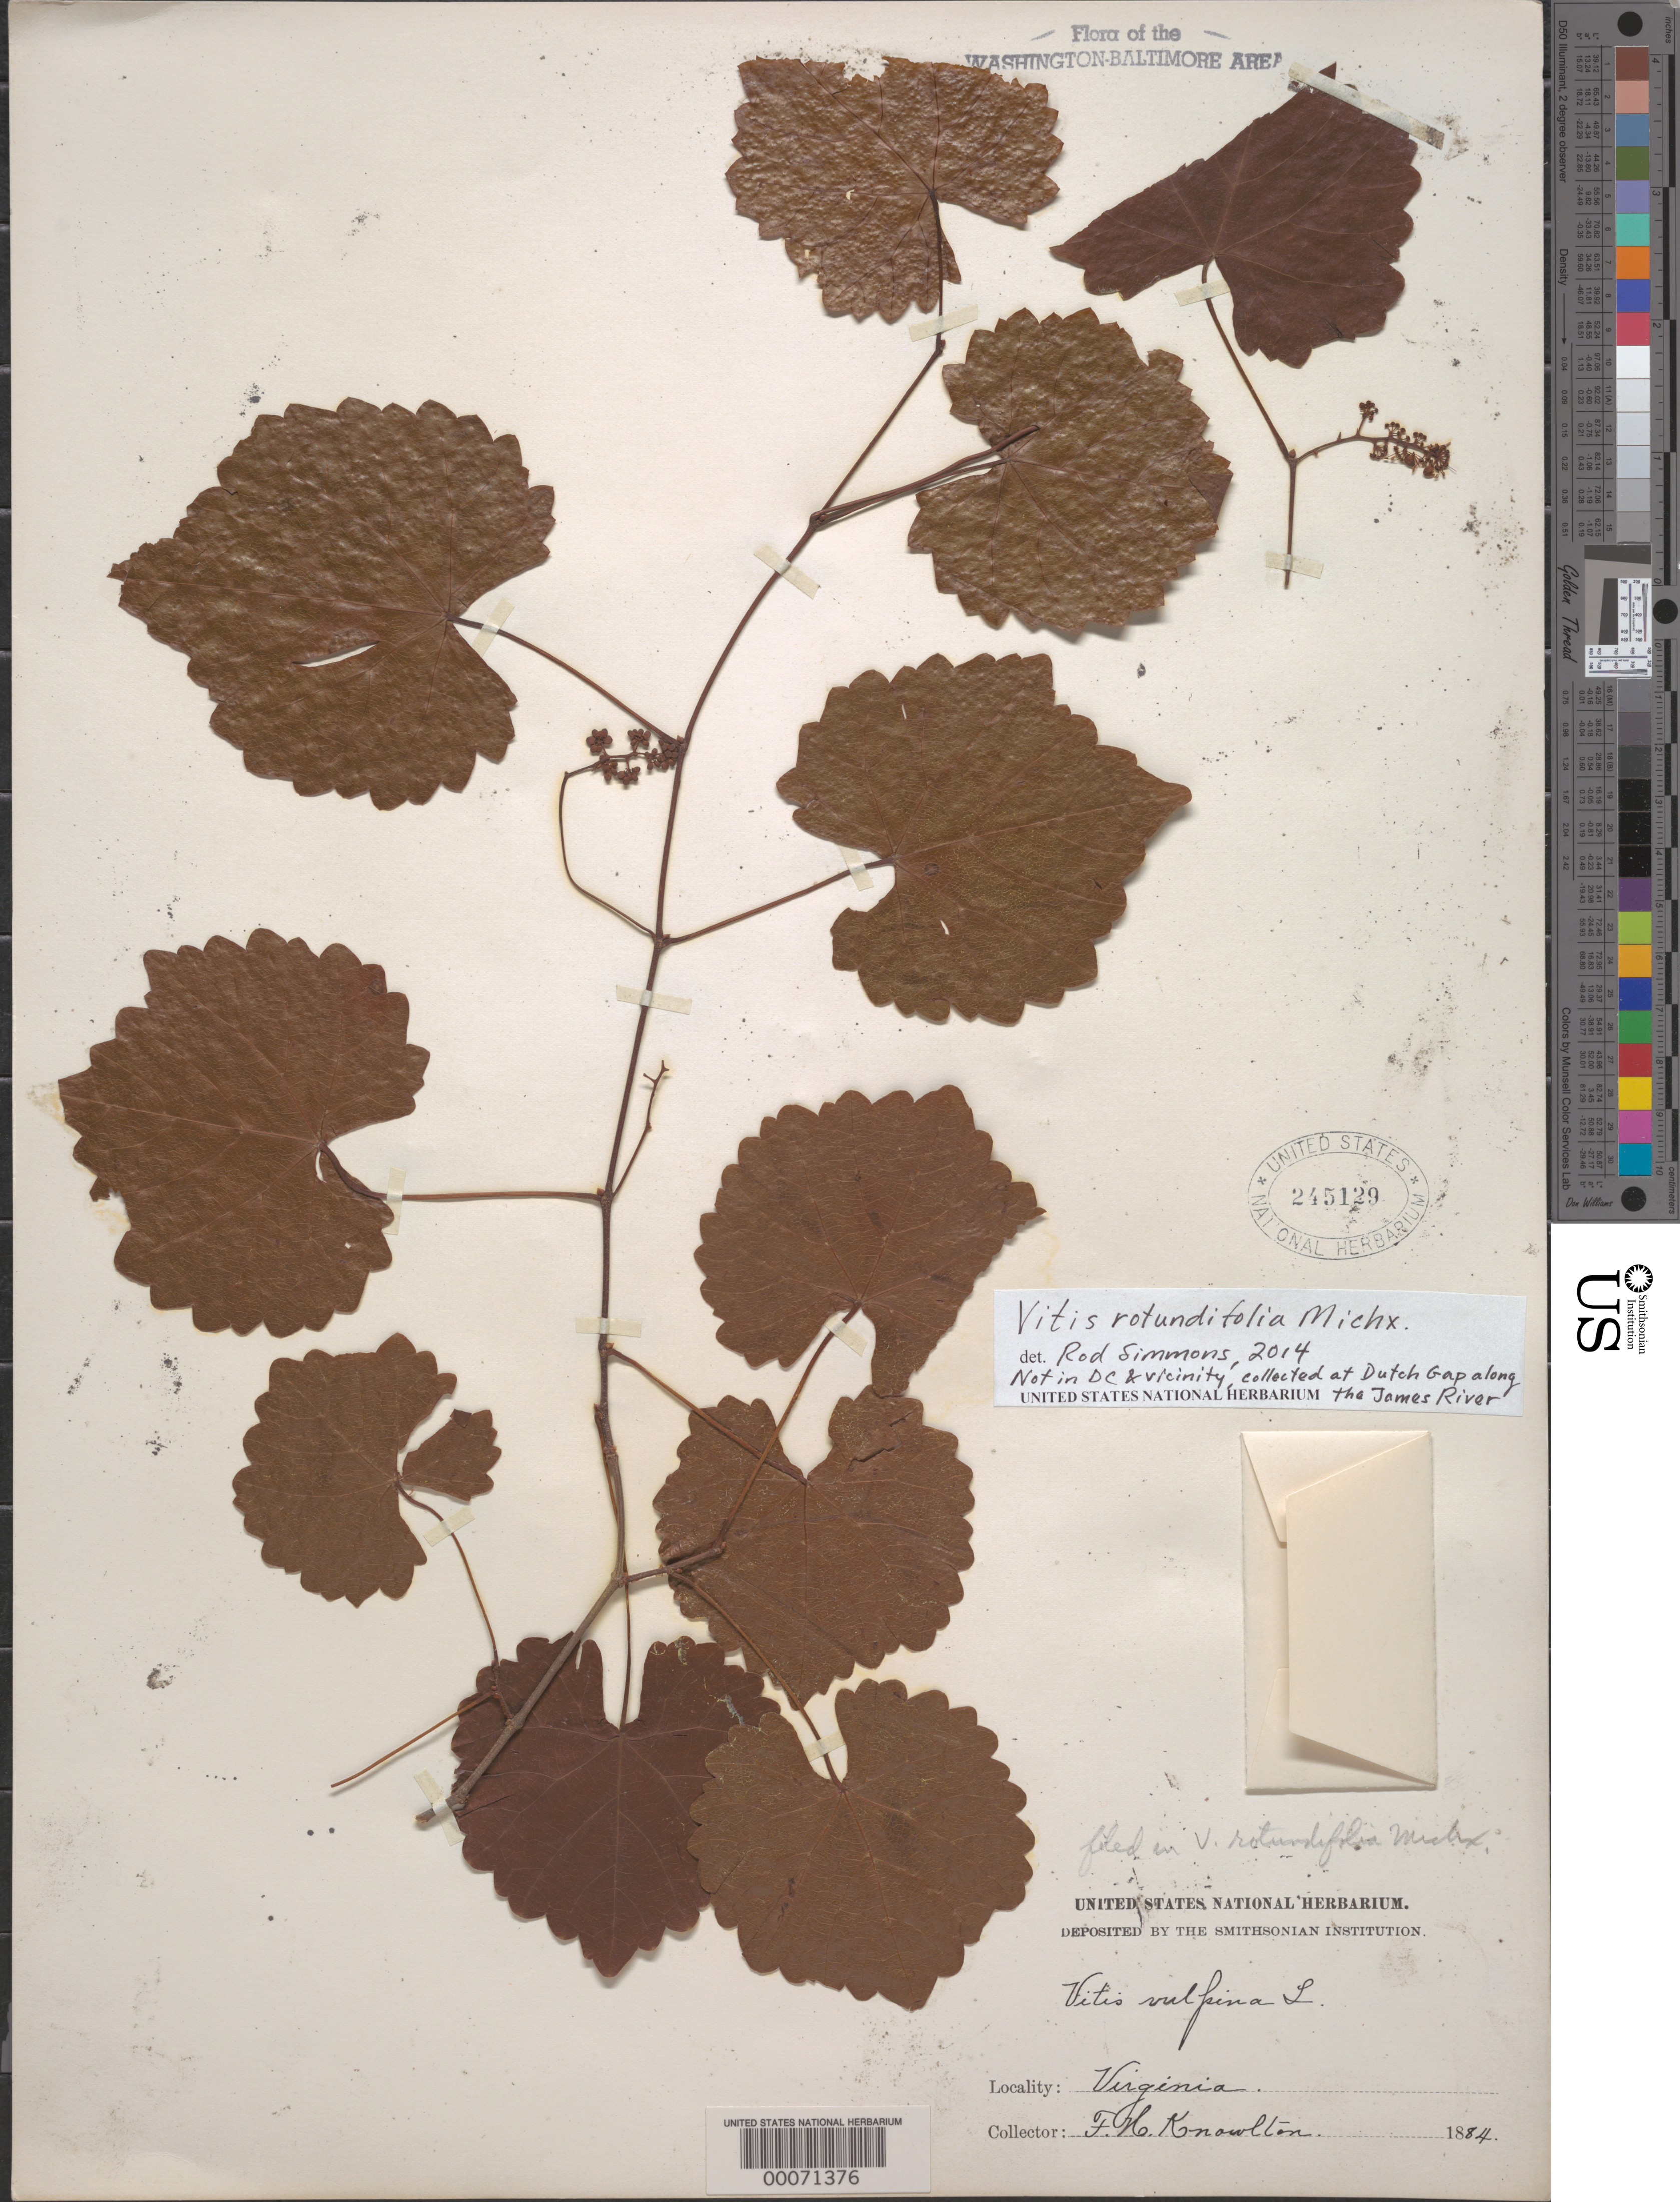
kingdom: Plantae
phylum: Tracheophyta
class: Magnoliopsida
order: Vitales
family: Vitaceae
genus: Vitis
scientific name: Vitis rotundifolia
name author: Michx.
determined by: Simmons, Rod, (AVCH), City of Alexandria Herbarium - City of Alexandria (UNITED STATES)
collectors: F. H. Knowlton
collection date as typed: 1884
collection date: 1884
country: United States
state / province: Virginia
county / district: Fairfax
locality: West Falls Church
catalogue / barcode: US 245129